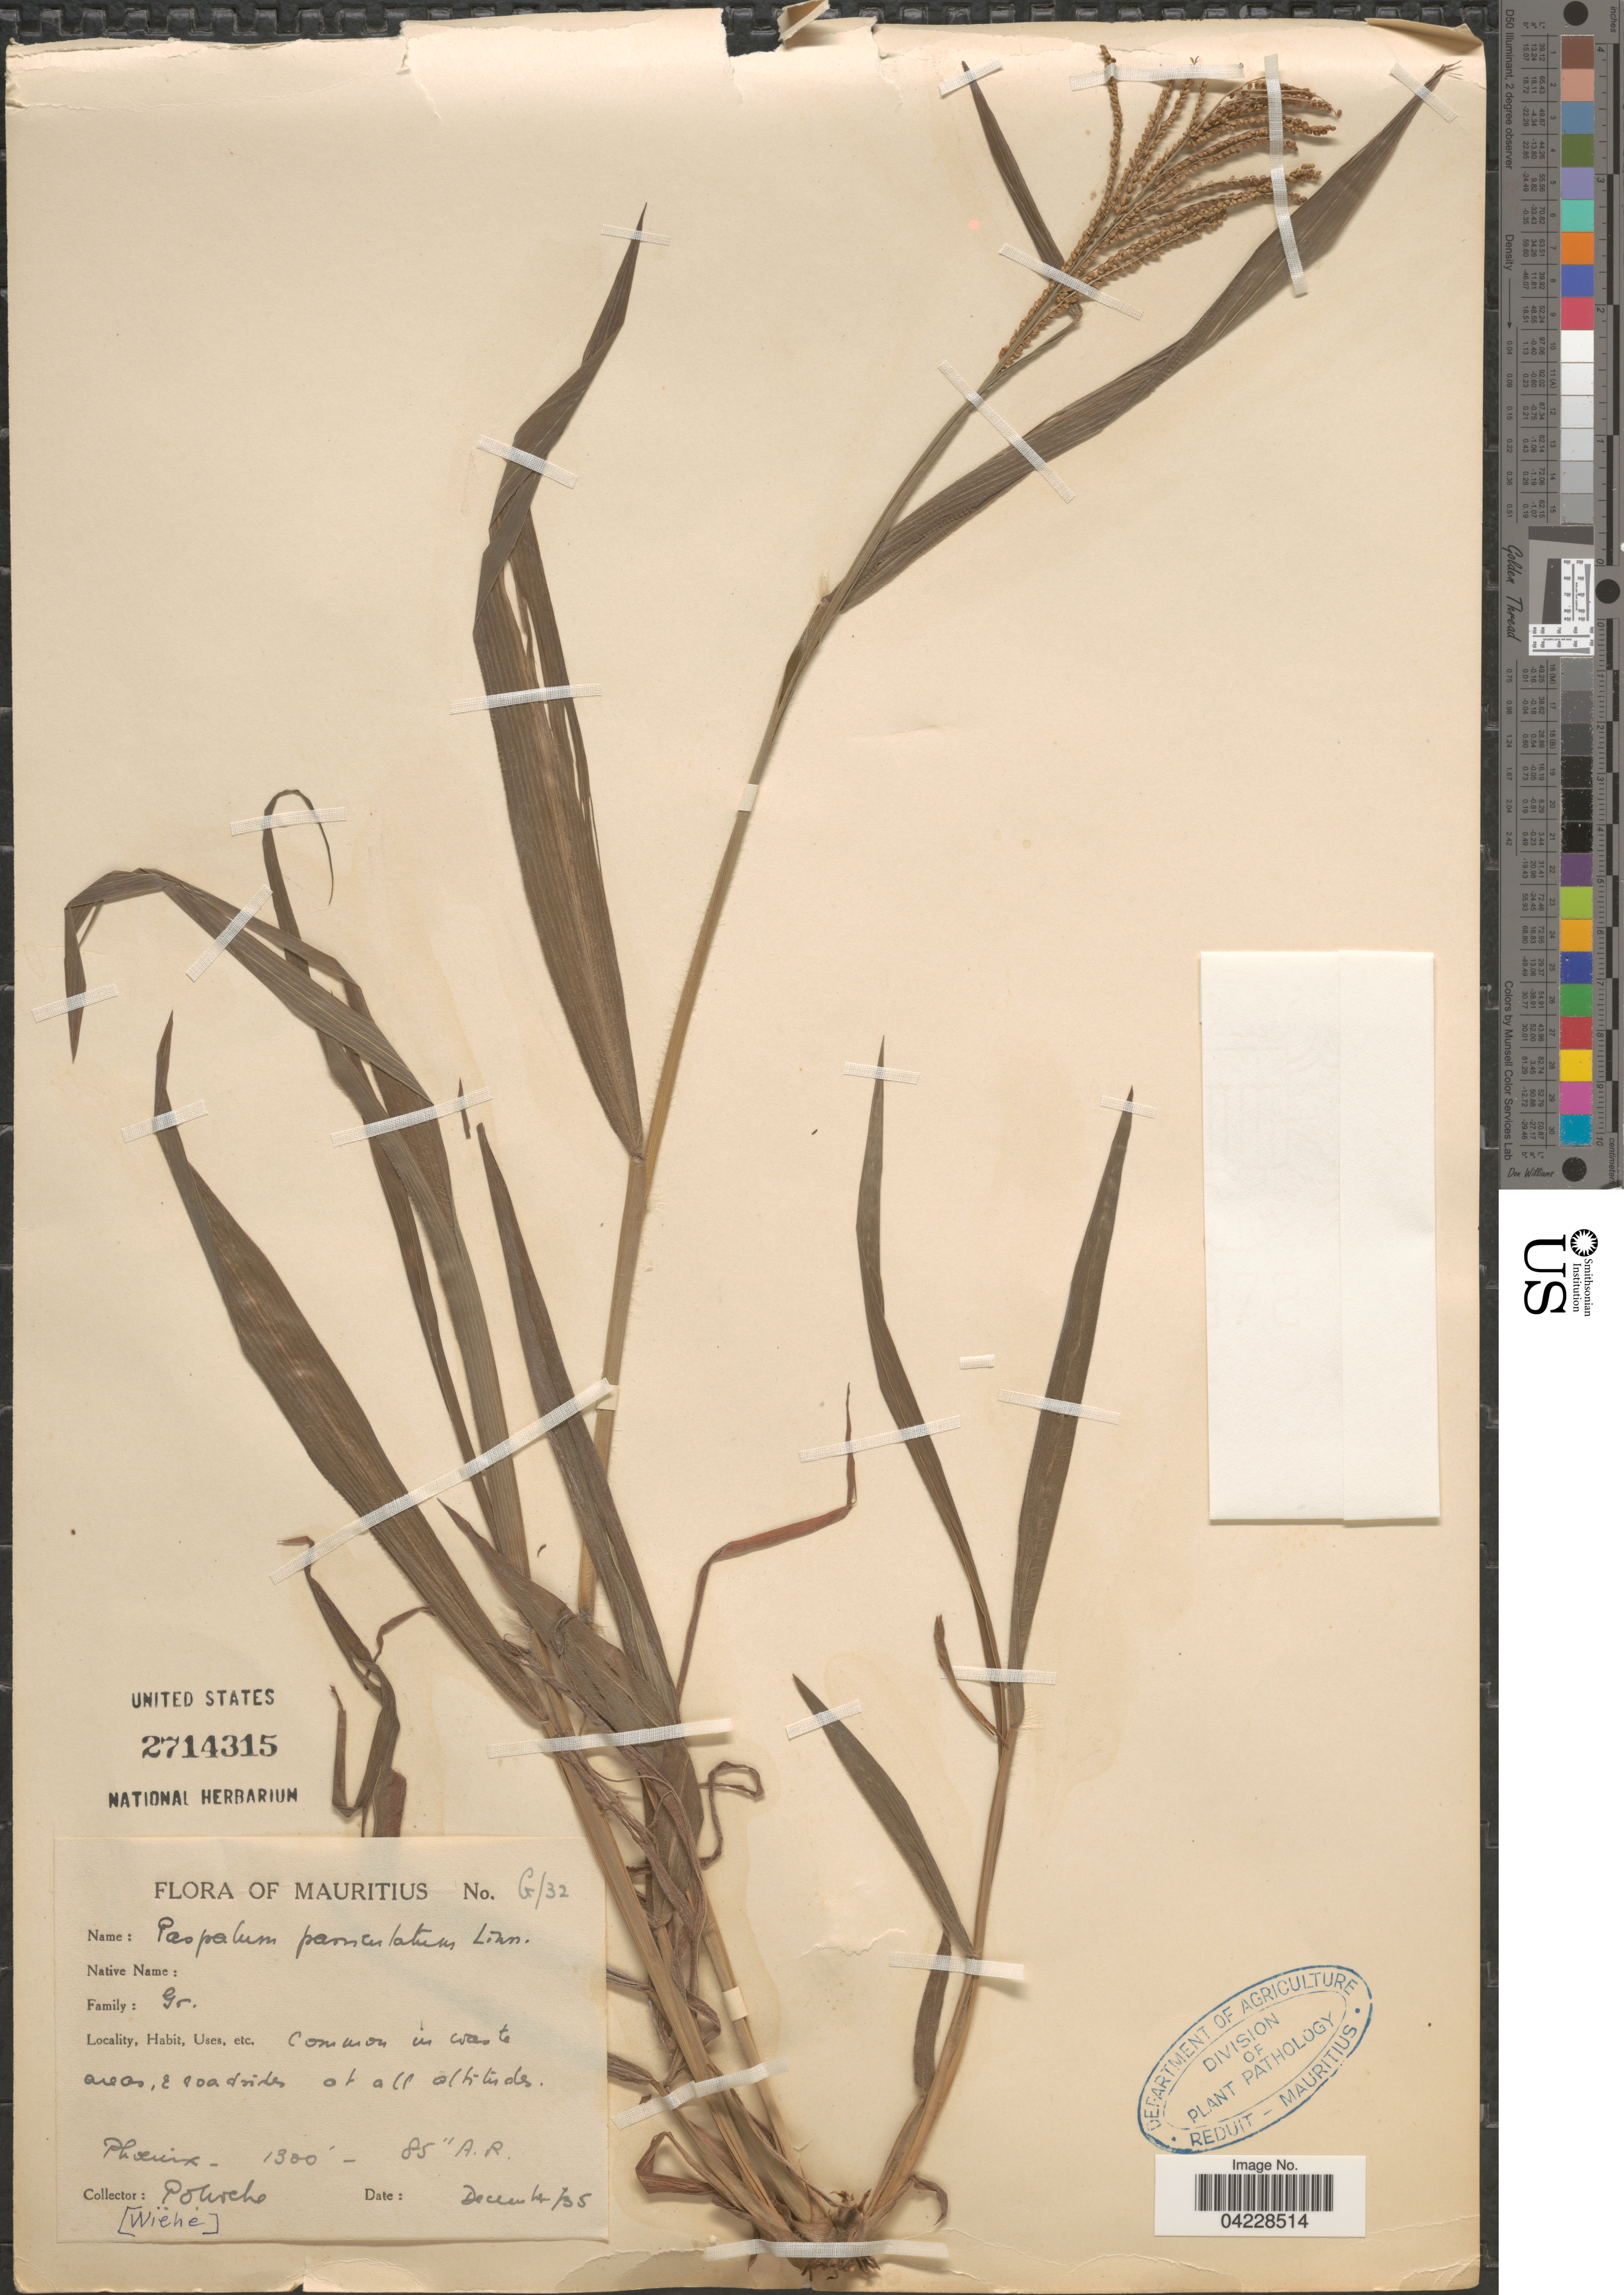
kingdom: Plantae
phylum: Tracheophyta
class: Liliopsida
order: Poales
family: Poaceae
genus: Paspalum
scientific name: Paspalum paniculatum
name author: L.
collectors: Collector illegible & Wiehe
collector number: G32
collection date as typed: Transcribed d/m/y: /12/35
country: Mauritius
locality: Common in waste areas.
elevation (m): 396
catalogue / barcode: US 2714315